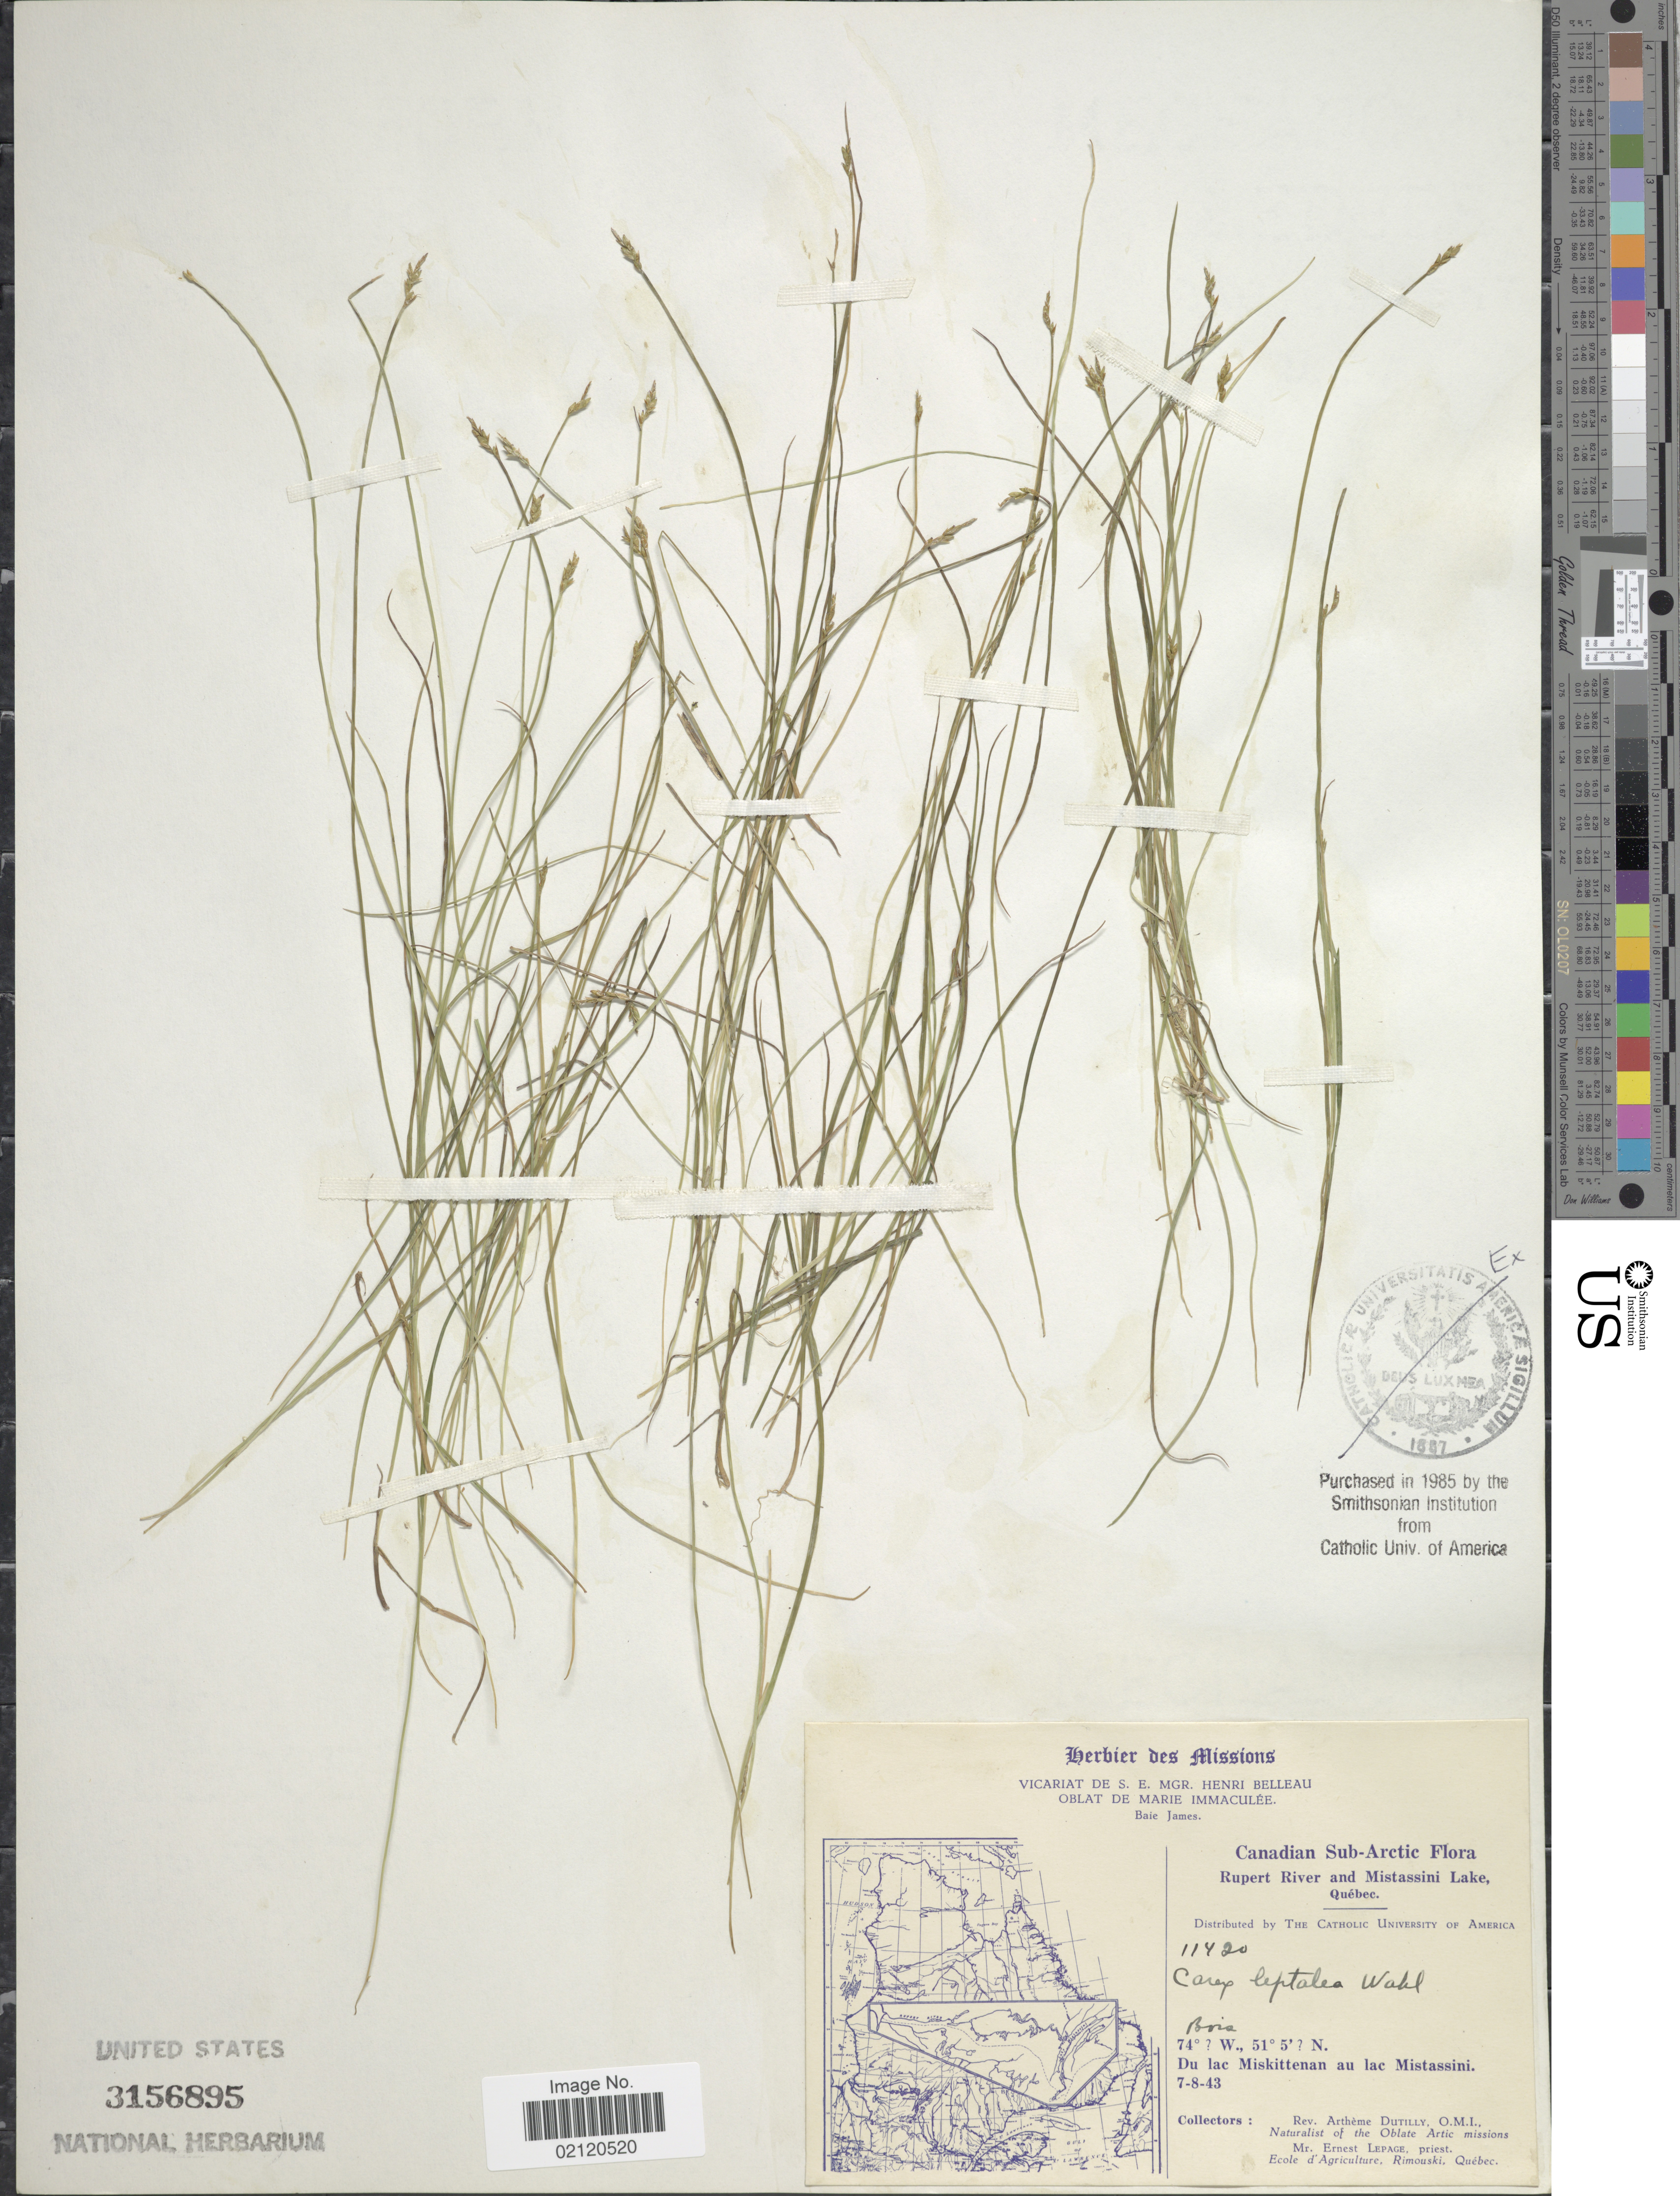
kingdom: Plantae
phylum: Tracheophyta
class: Liliopsida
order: Poales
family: Cyperaceae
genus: Carex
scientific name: Carex leptalea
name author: Wahlenb.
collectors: A. Dutilly & E. Lepage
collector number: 11420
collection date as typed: Transcribed d/m/y: 7/8/43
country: Canada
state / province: Quebec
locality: Canadian Sub-Arctic, Rupert River and Mistassini Lake, Du lac Miskittenan au lac Mistassini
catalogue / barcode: US 3156895